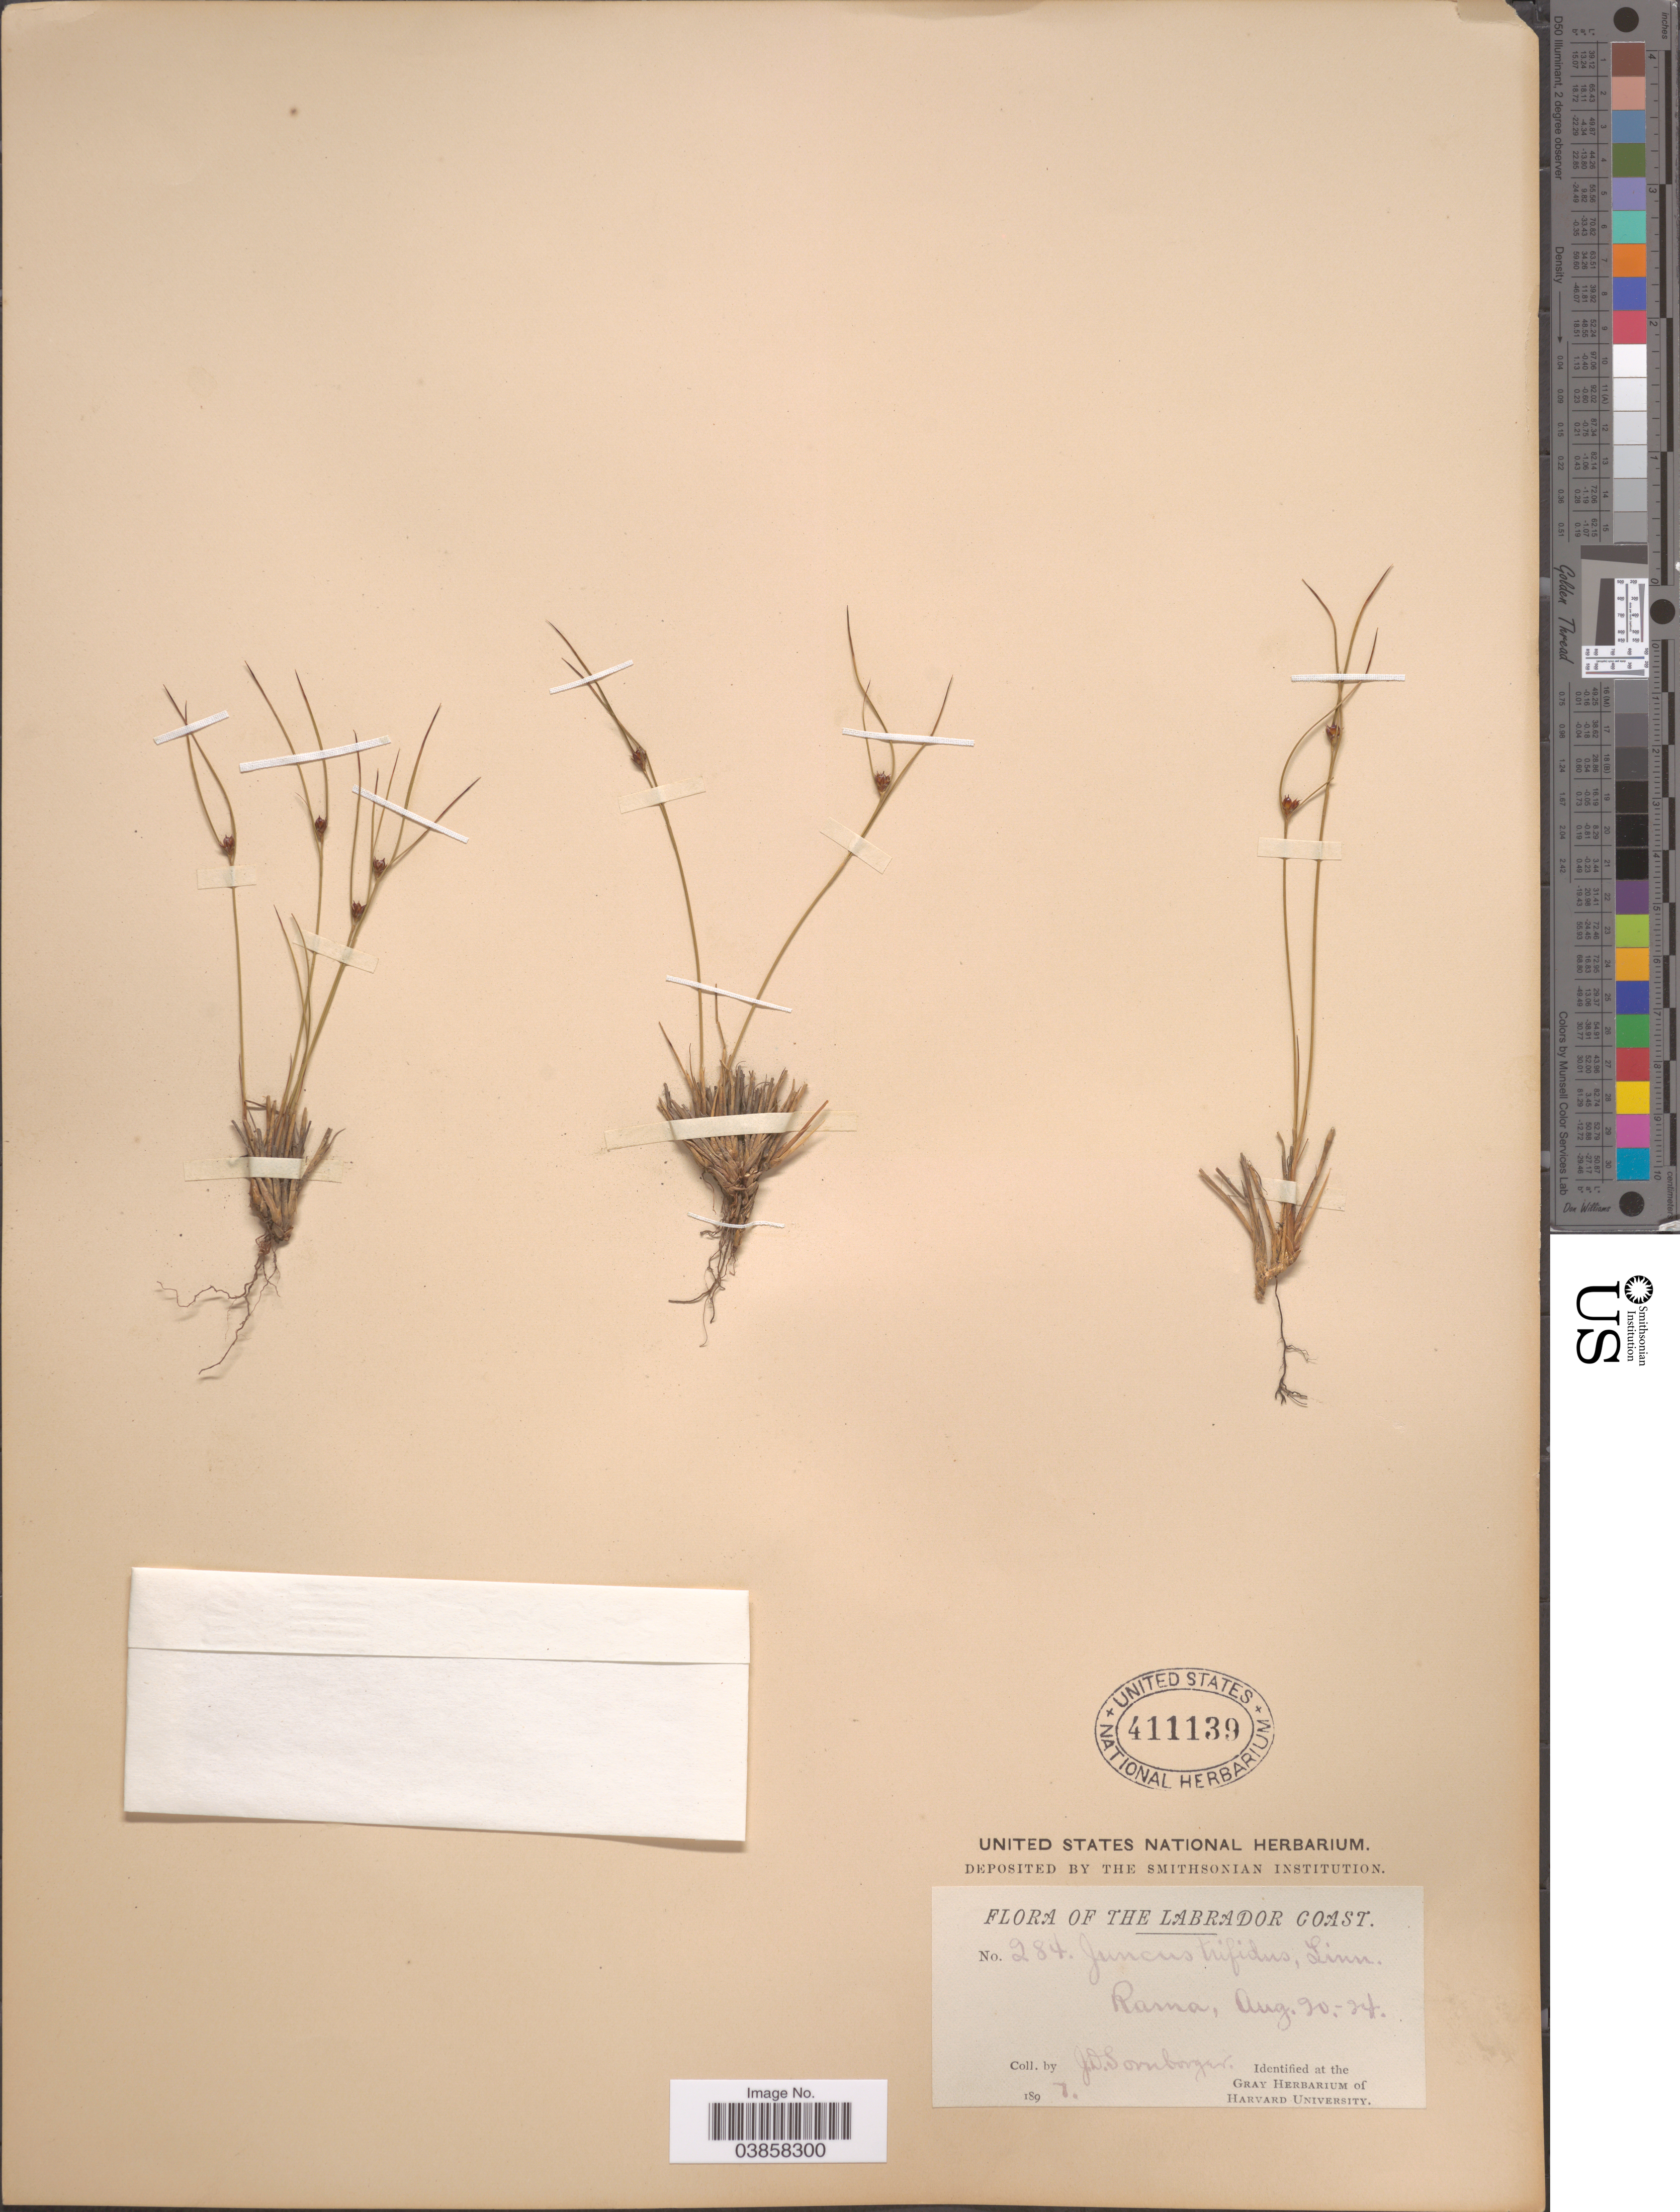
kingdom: Plantae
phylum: Tracheophyta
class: Liliopsida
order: Poales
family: Juncaceae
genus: Juncus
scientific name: Juncus trifidus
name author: L.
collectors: J. Sornborger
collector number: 284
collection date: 1897-08-20/1897-08-24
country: Canada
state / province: Newfoundland and Labrador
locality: Labrador Coast. Rama.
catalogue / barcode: US 411139